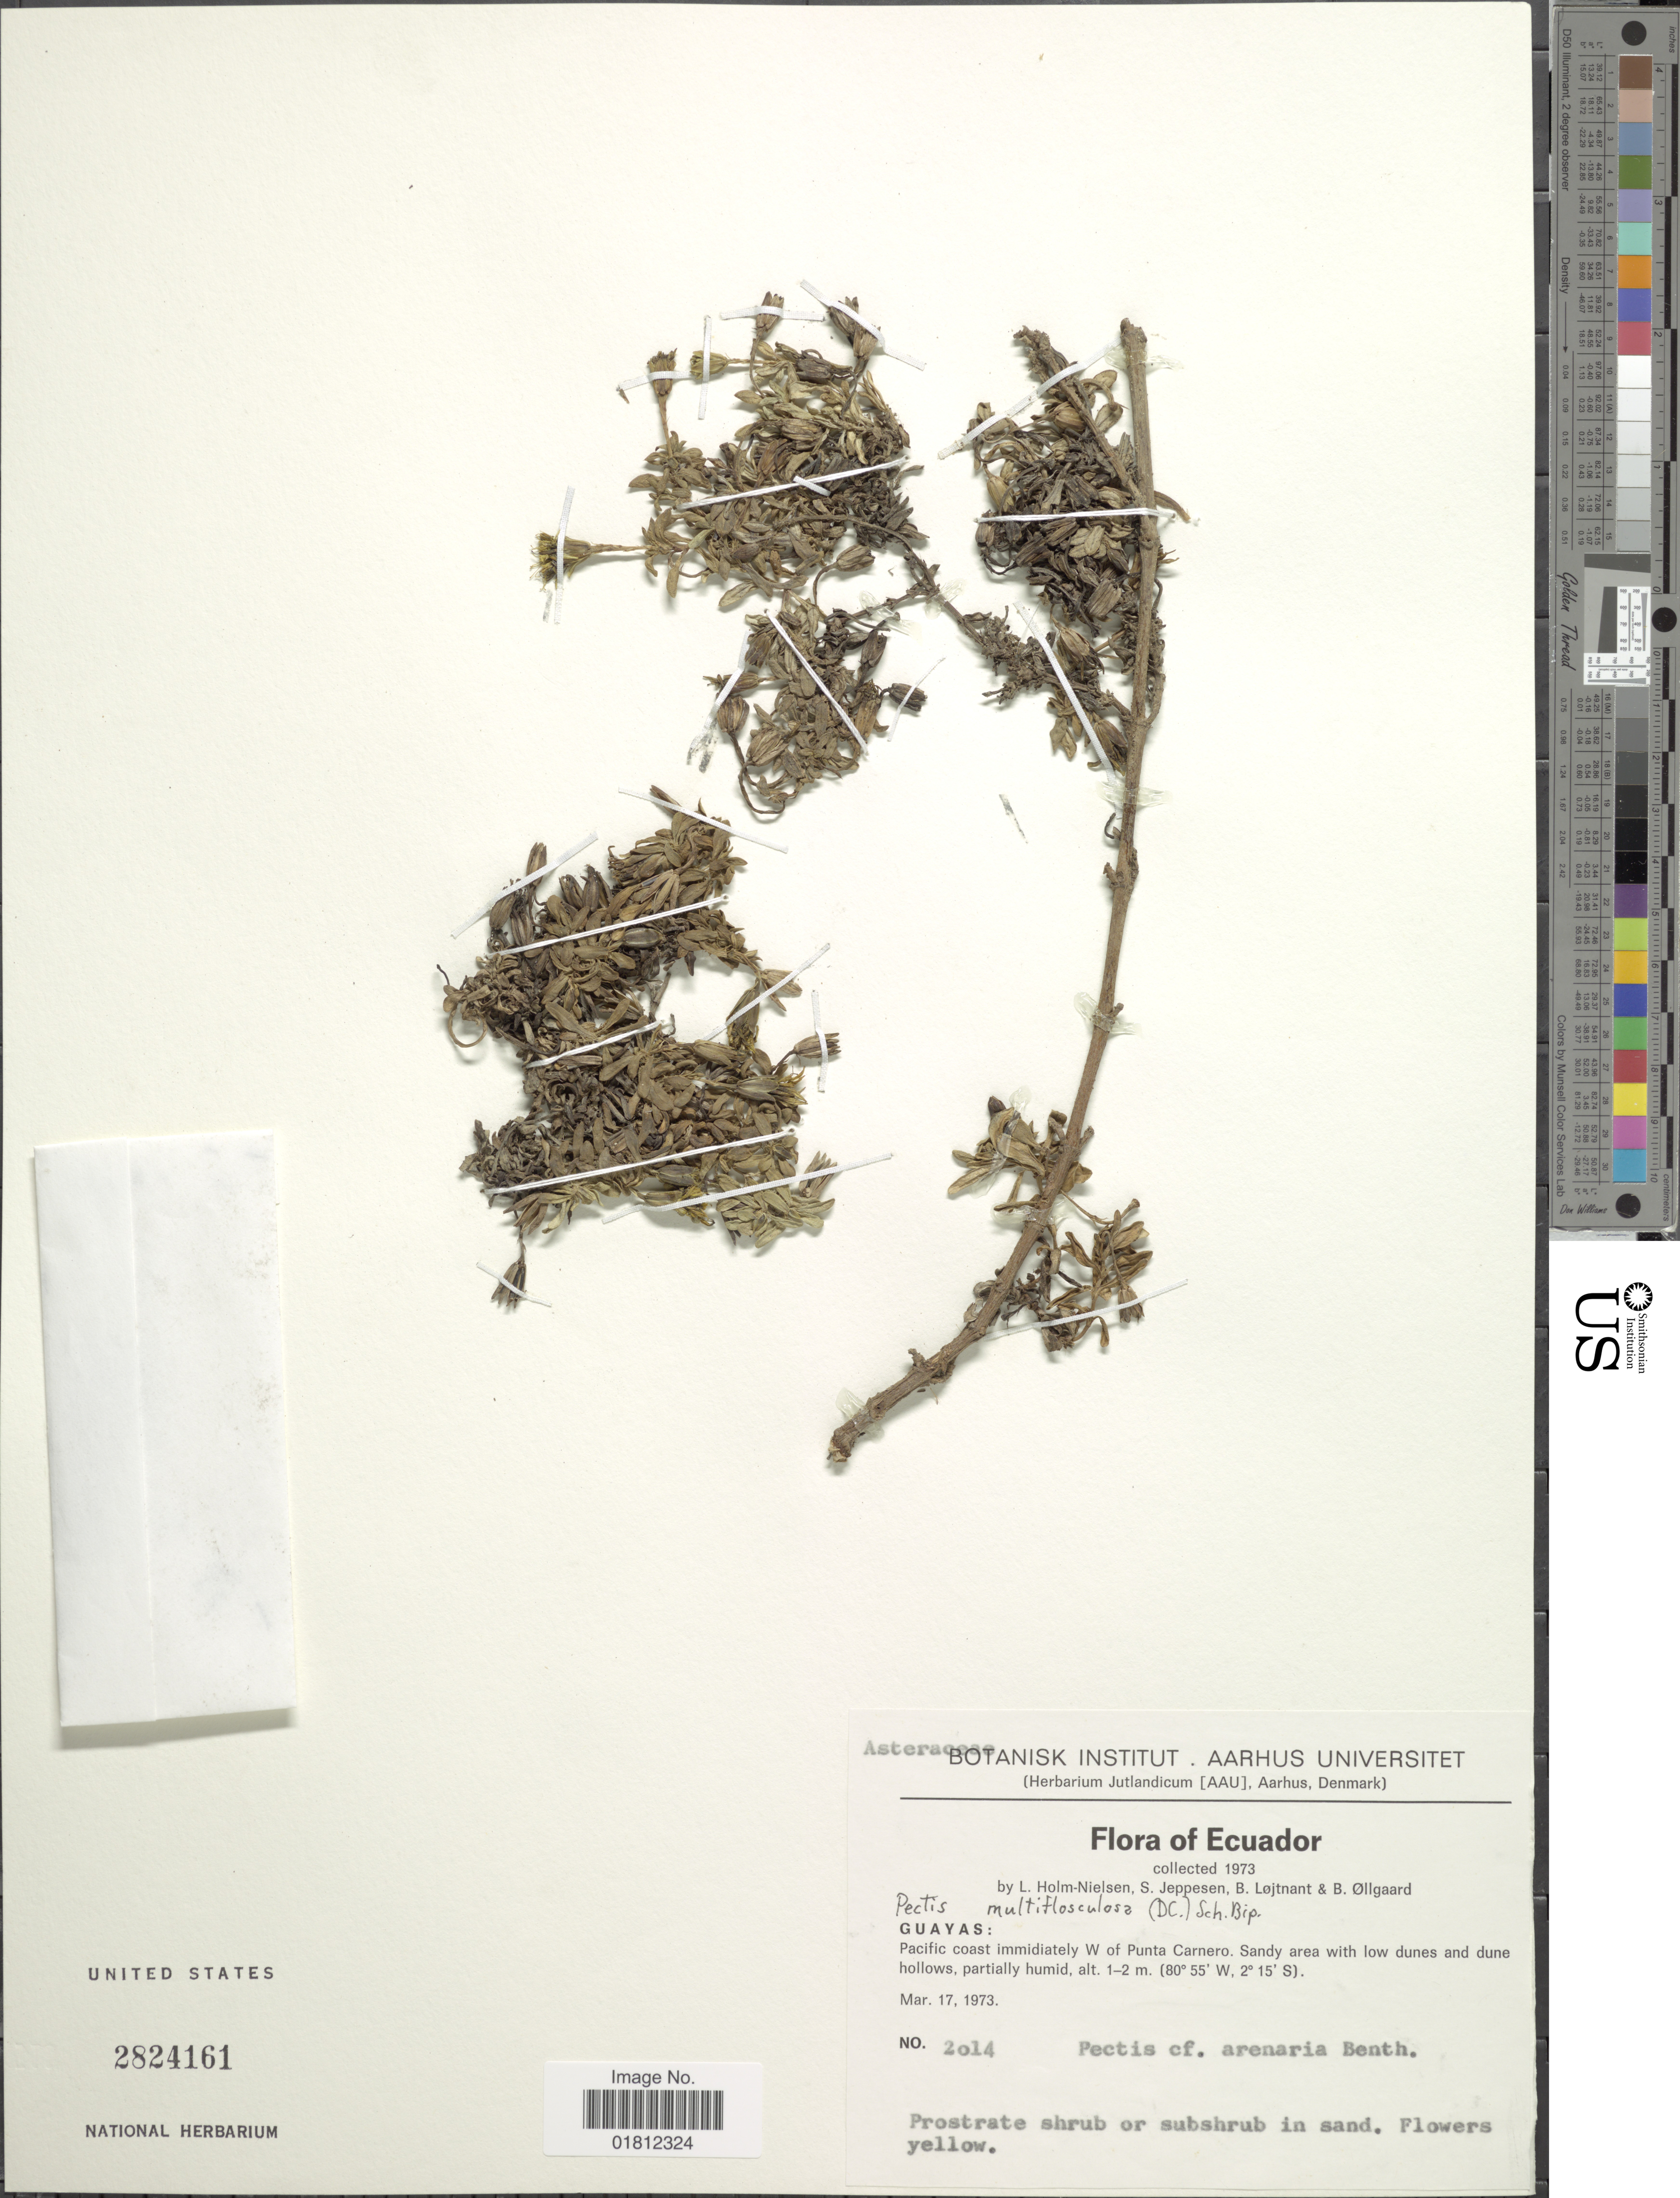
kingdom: Plantae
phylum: Tracheophyta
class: Magnoliopsida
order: Asterales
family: Asteraceae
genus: Pectis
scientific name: Pectis multiflosculosa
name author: (DC.) Sch. Bip.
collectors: L. B. Holm-Nielsen, S. Jeppesen, B. Löjtnant & B. Øllgaard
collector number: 2014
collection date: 1973-03-17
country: Ecuador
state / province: Guayas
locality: Guayas: Pacific coast immediately W of Punta Carnero.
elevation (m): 1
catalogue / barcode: US 2824161